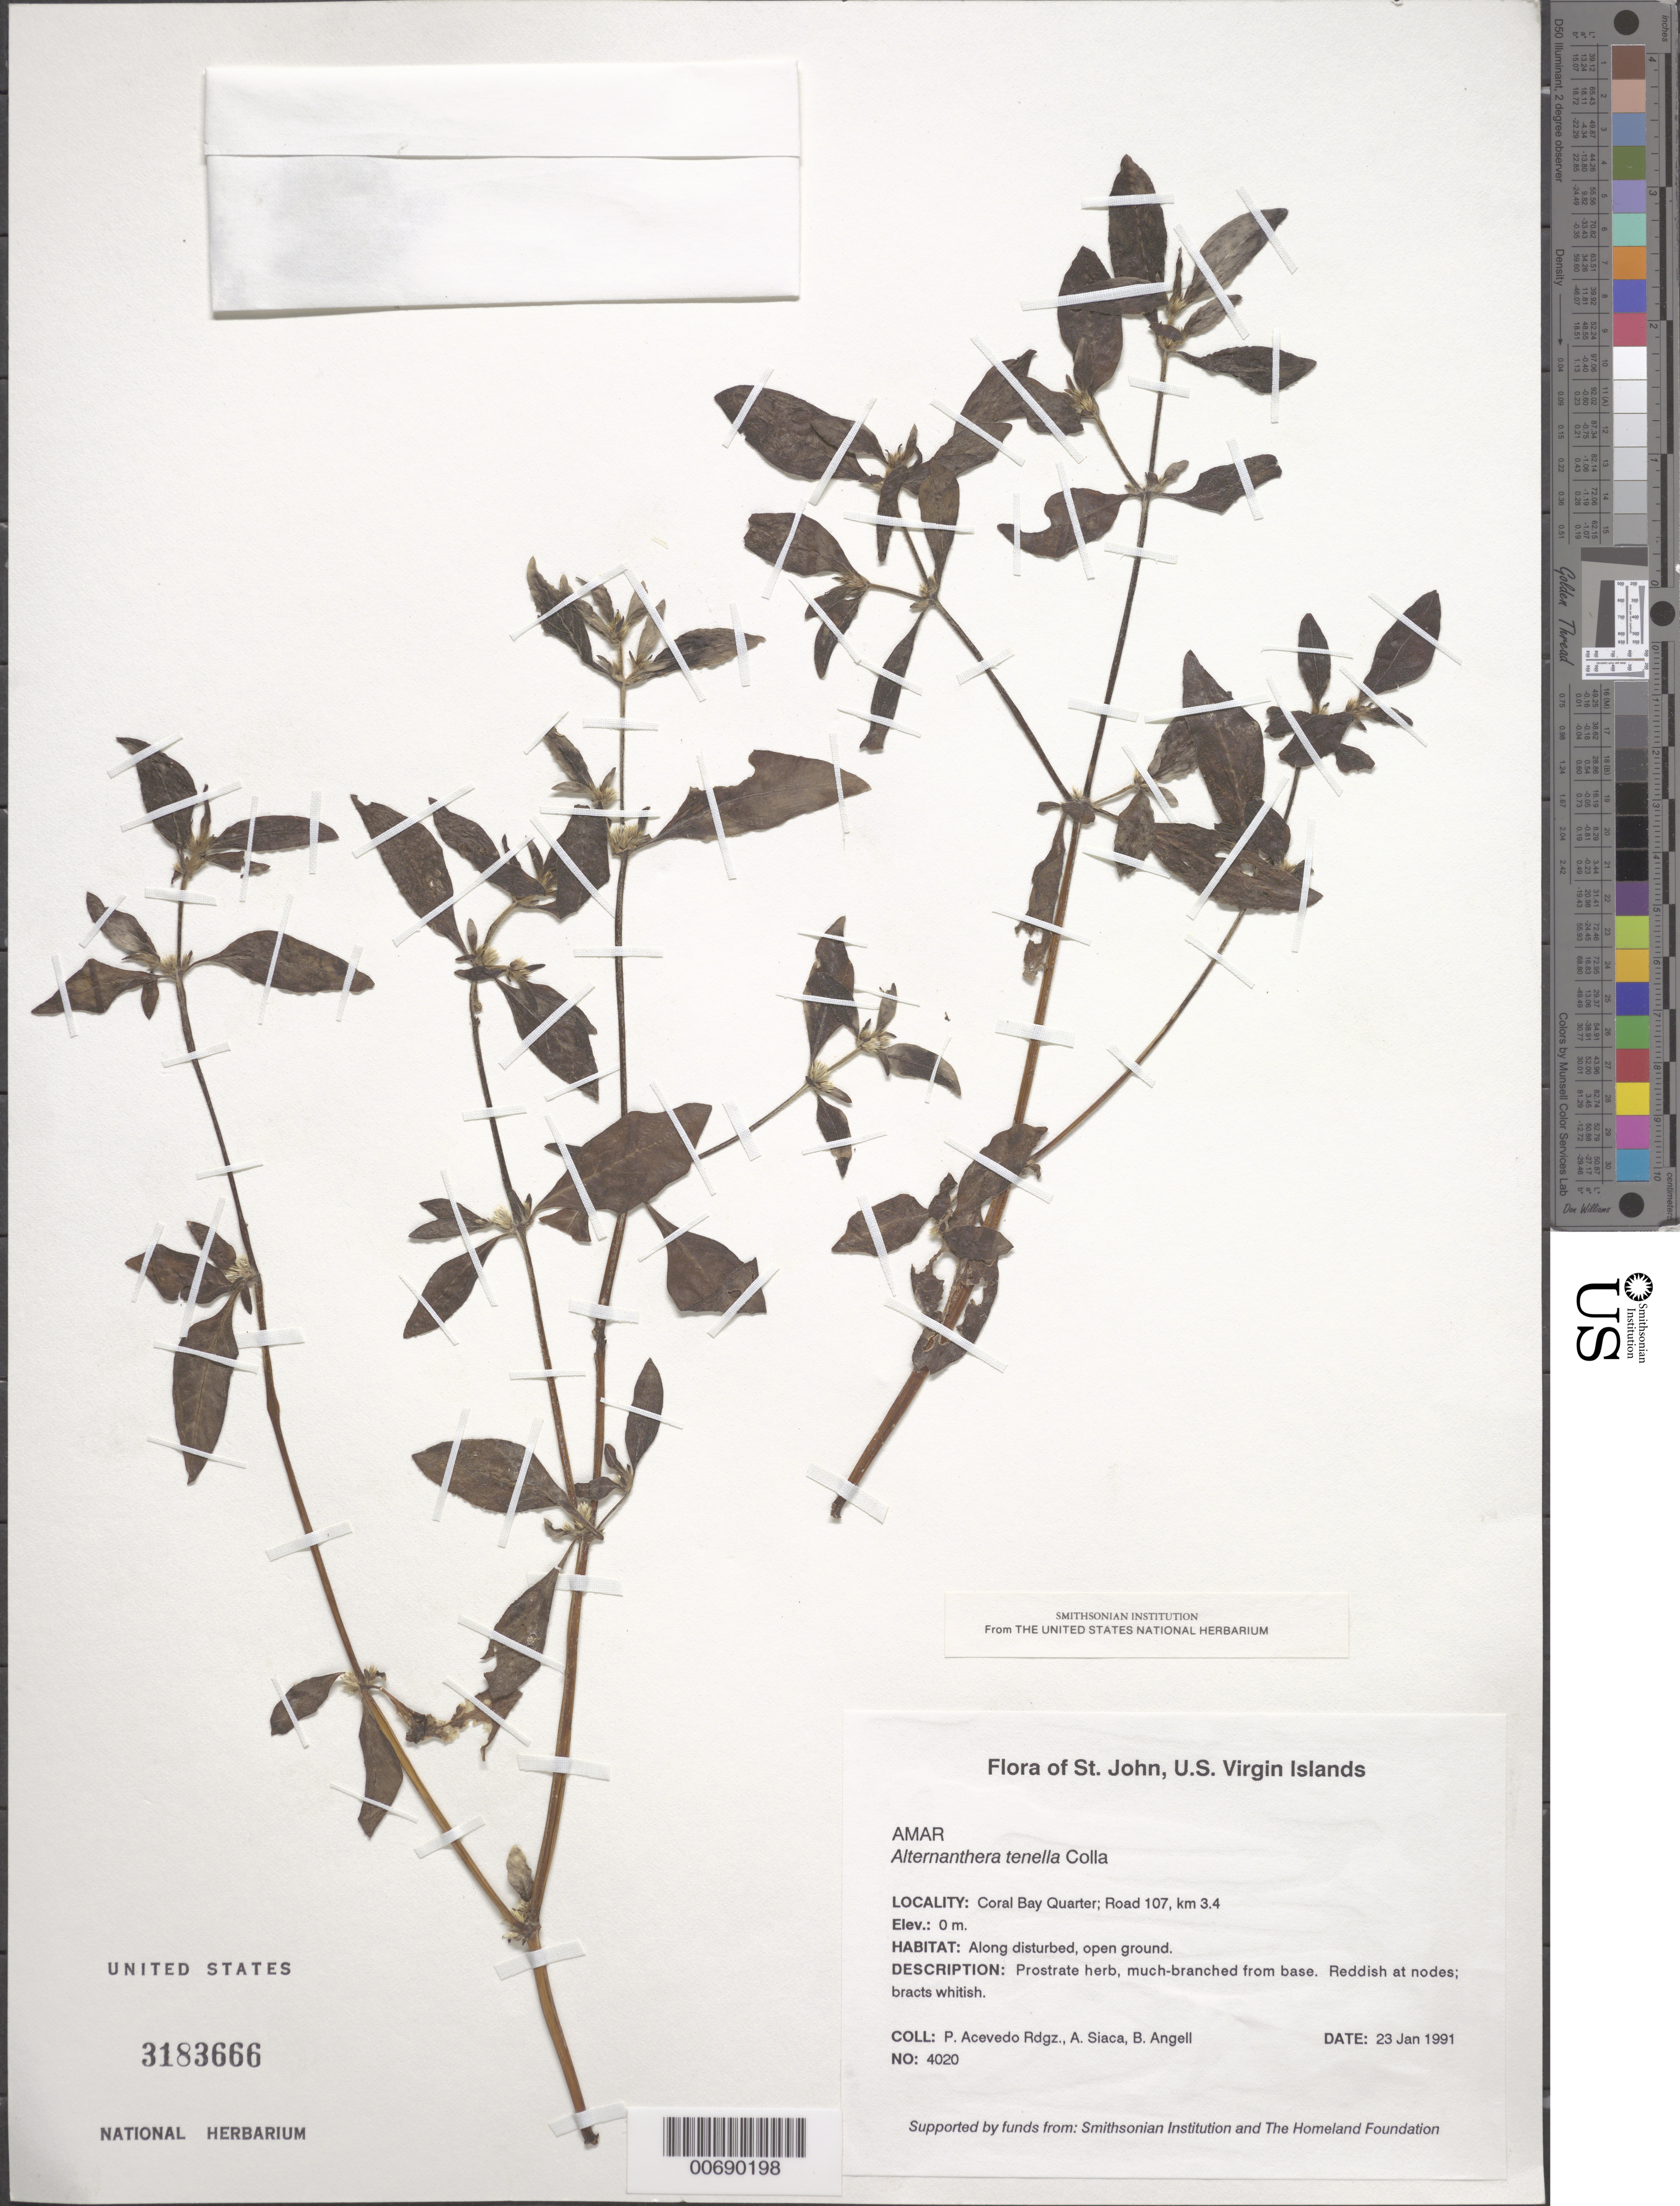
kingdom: Plantae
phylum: Tracheophyta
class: Magnoliopsida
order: Caryophyllales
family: Amaranthaceae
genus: Alternanthera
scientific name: Alternanthera tenella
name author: Colla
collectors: P. Acevedo-Rodr., A. Siaca & Bobbi Angell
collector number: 4020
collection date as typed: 23 Jan 1991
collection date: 1991-01-23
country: U.S. Virgin Islands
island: St. John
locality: Coral Bay Quarter; Road 107, km 3.4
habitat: Along disturbed, open ground.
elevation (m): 0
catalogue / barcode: US 3183666